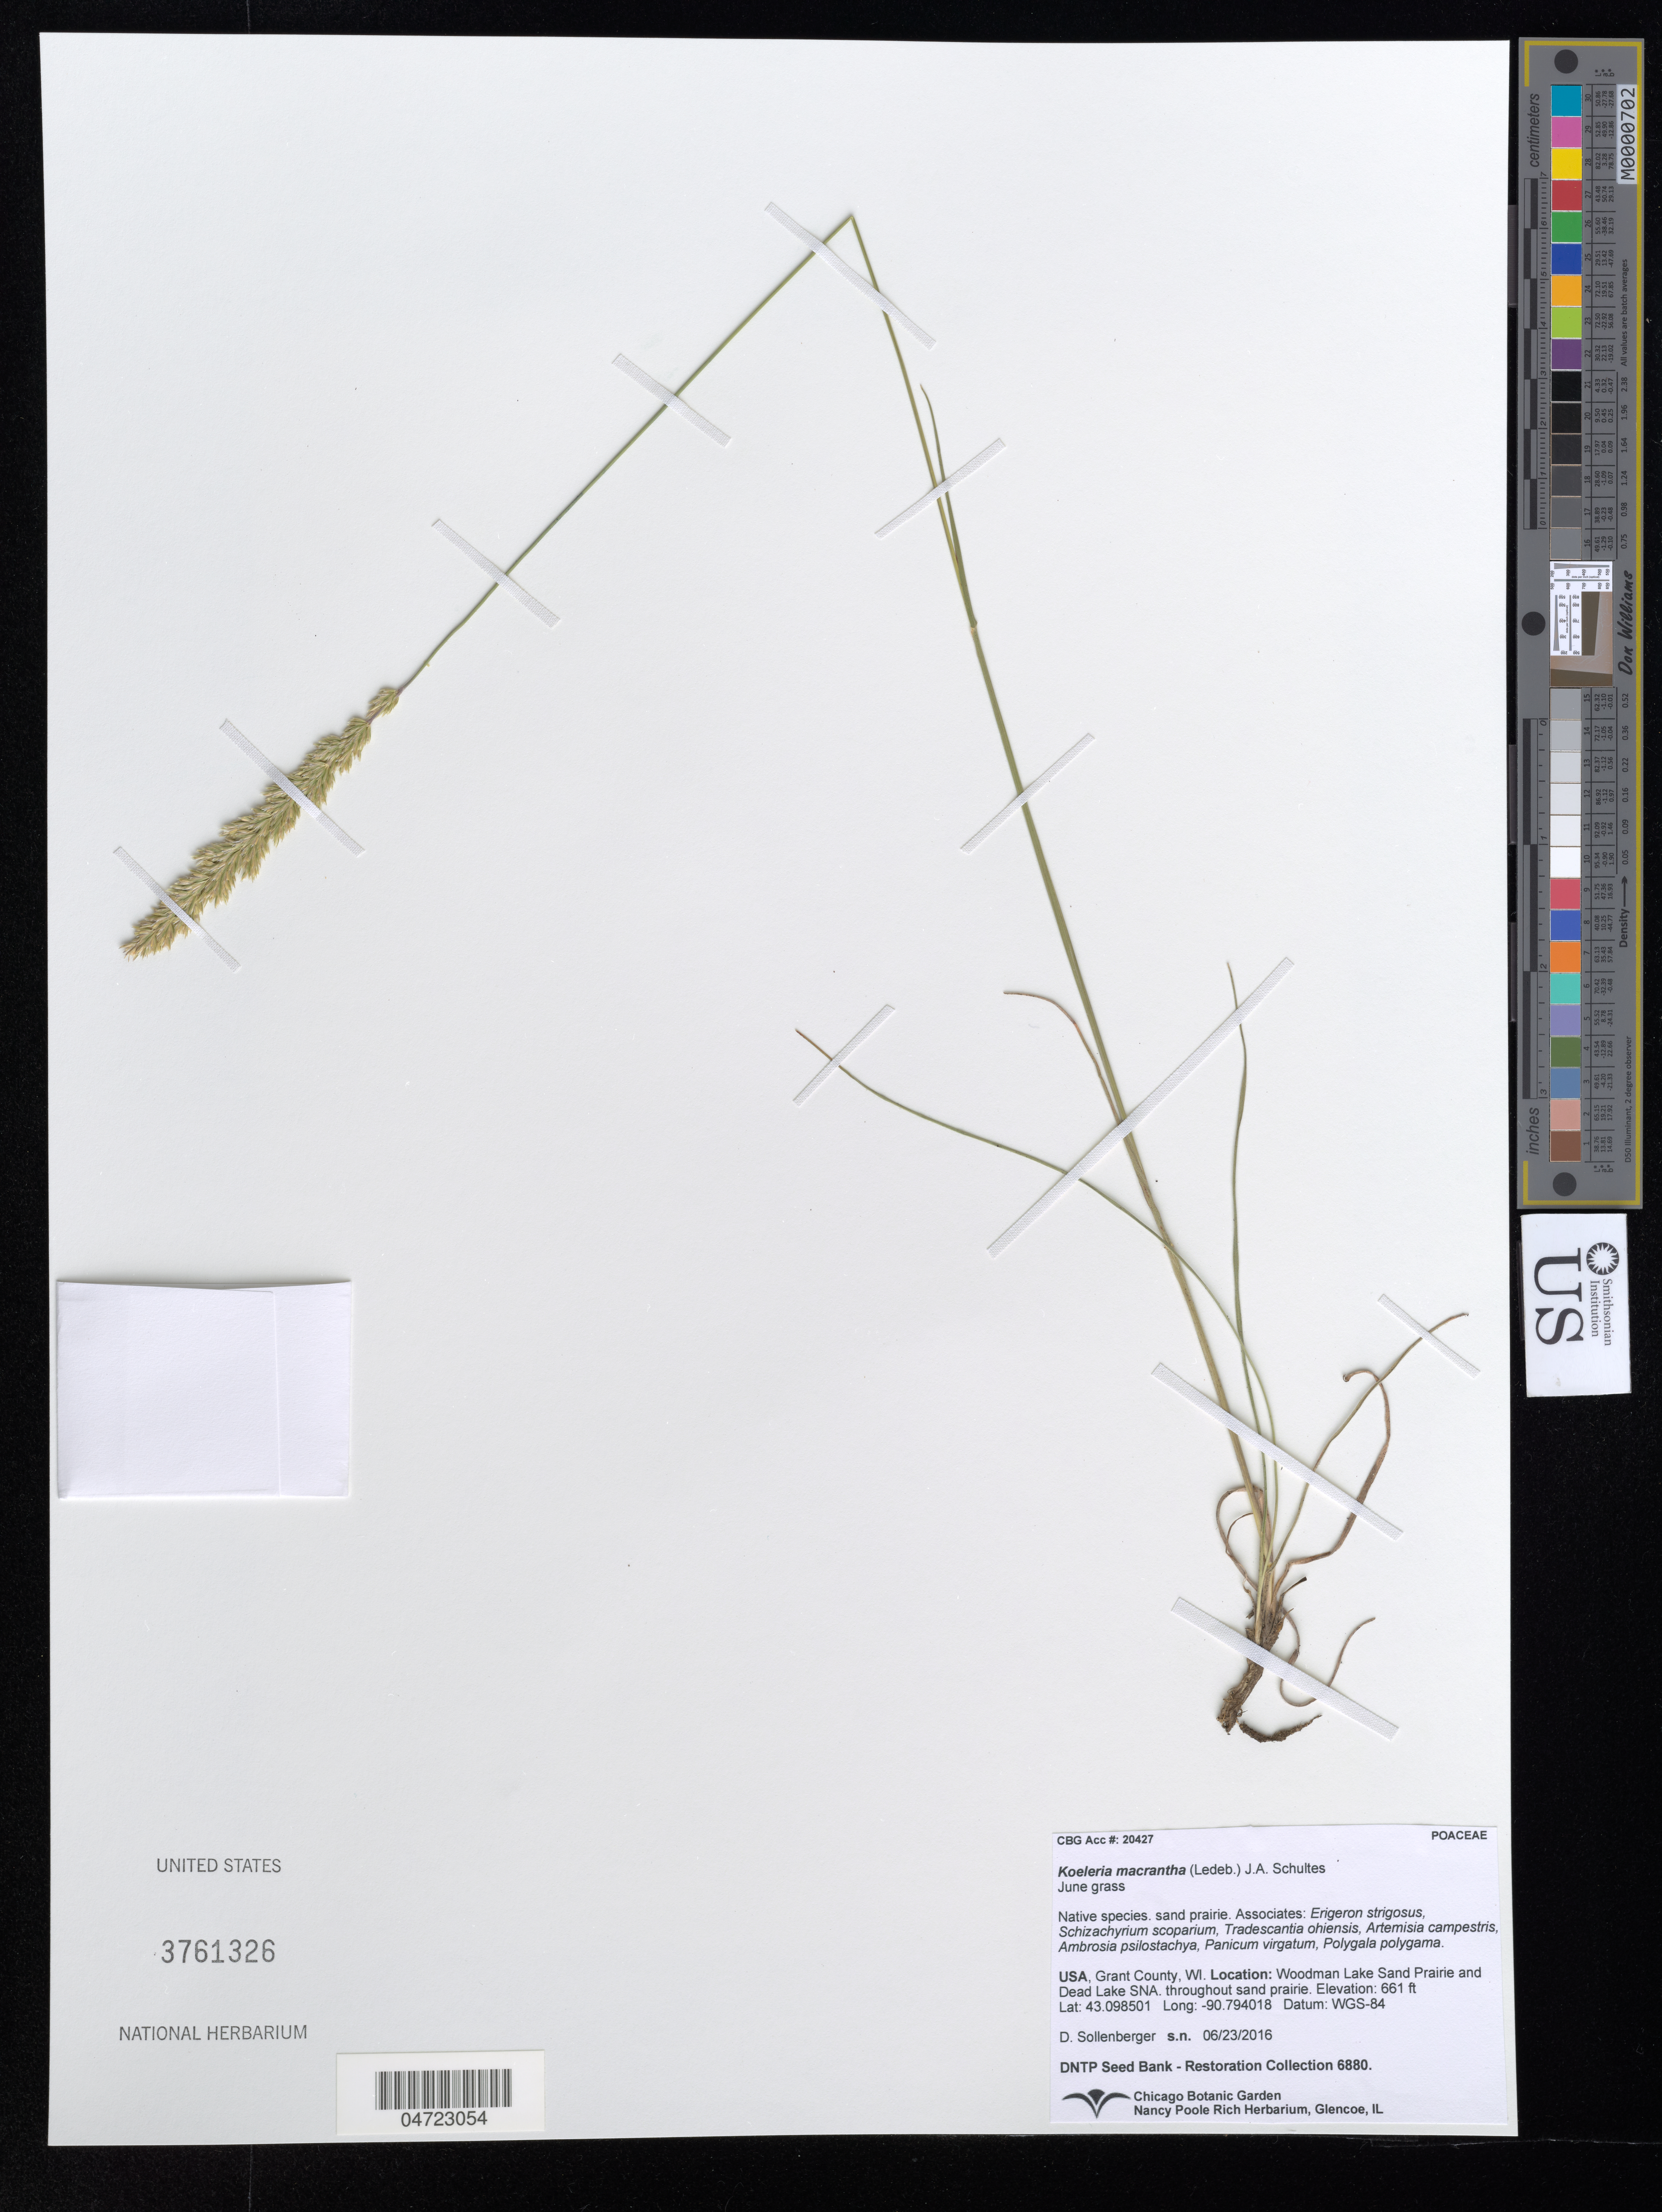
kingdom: Plantae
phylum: Tracheophyta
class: Liliopsida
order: Poales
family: Poaceae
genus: Koeleria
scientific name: Koeleria macrantha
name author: (Ledeb.) Schult.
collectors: D. Sollenberger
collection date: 2016-06-23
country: United States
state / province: Wisconsin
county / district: Grant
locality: Grant County. Woodman Lake Sand Prairie and Dead Lake SNA. throughout sand prairie.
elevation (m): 201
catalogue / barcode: US 3761326